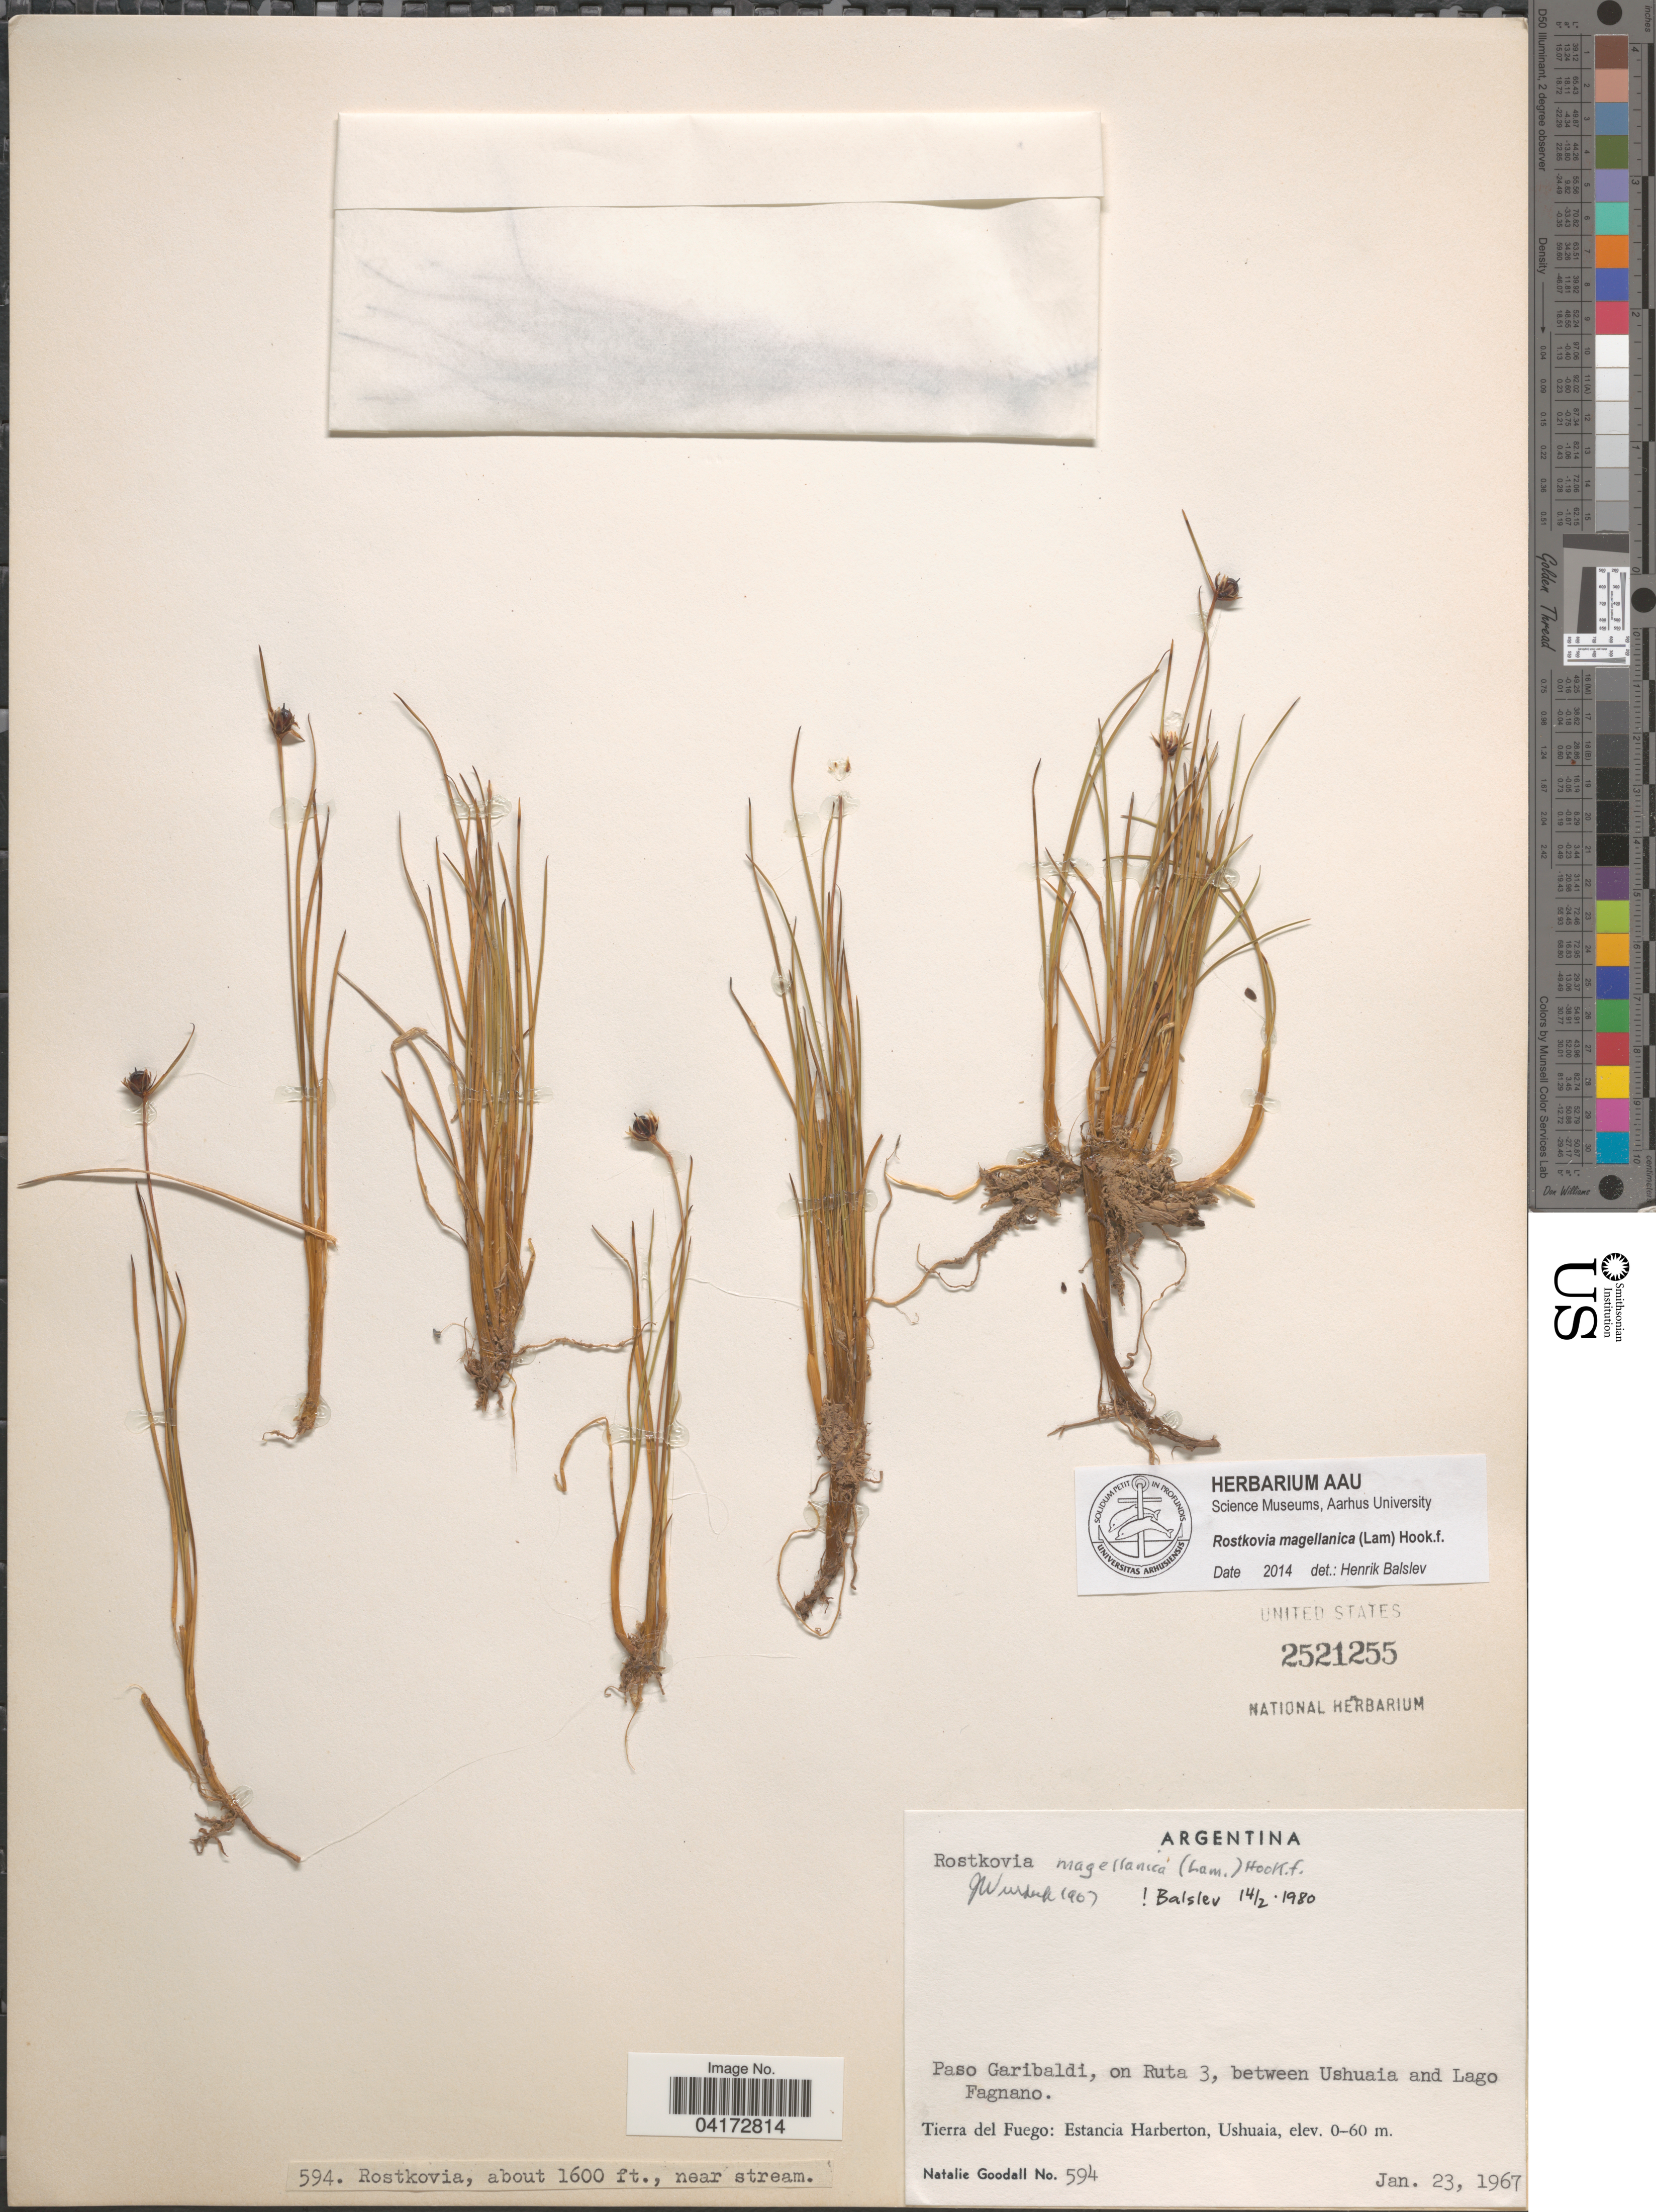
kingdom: Plantae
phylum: Tracheophyta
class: Liliopsida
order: Poales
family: Juncaceae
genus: Rostkovia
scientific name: Rostkovia magellanica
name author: (Lam.) Hook. f.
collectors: N. Goodall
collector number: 594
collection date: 1967-01-23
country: Argentina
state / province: Tierra del Fuego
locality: Paso Garibaldi, on Ruta 3, between Ushuaia and Lago Fagnano. Estancia Harberton, Ushuaia.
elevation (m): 0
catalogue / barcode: US 2521255